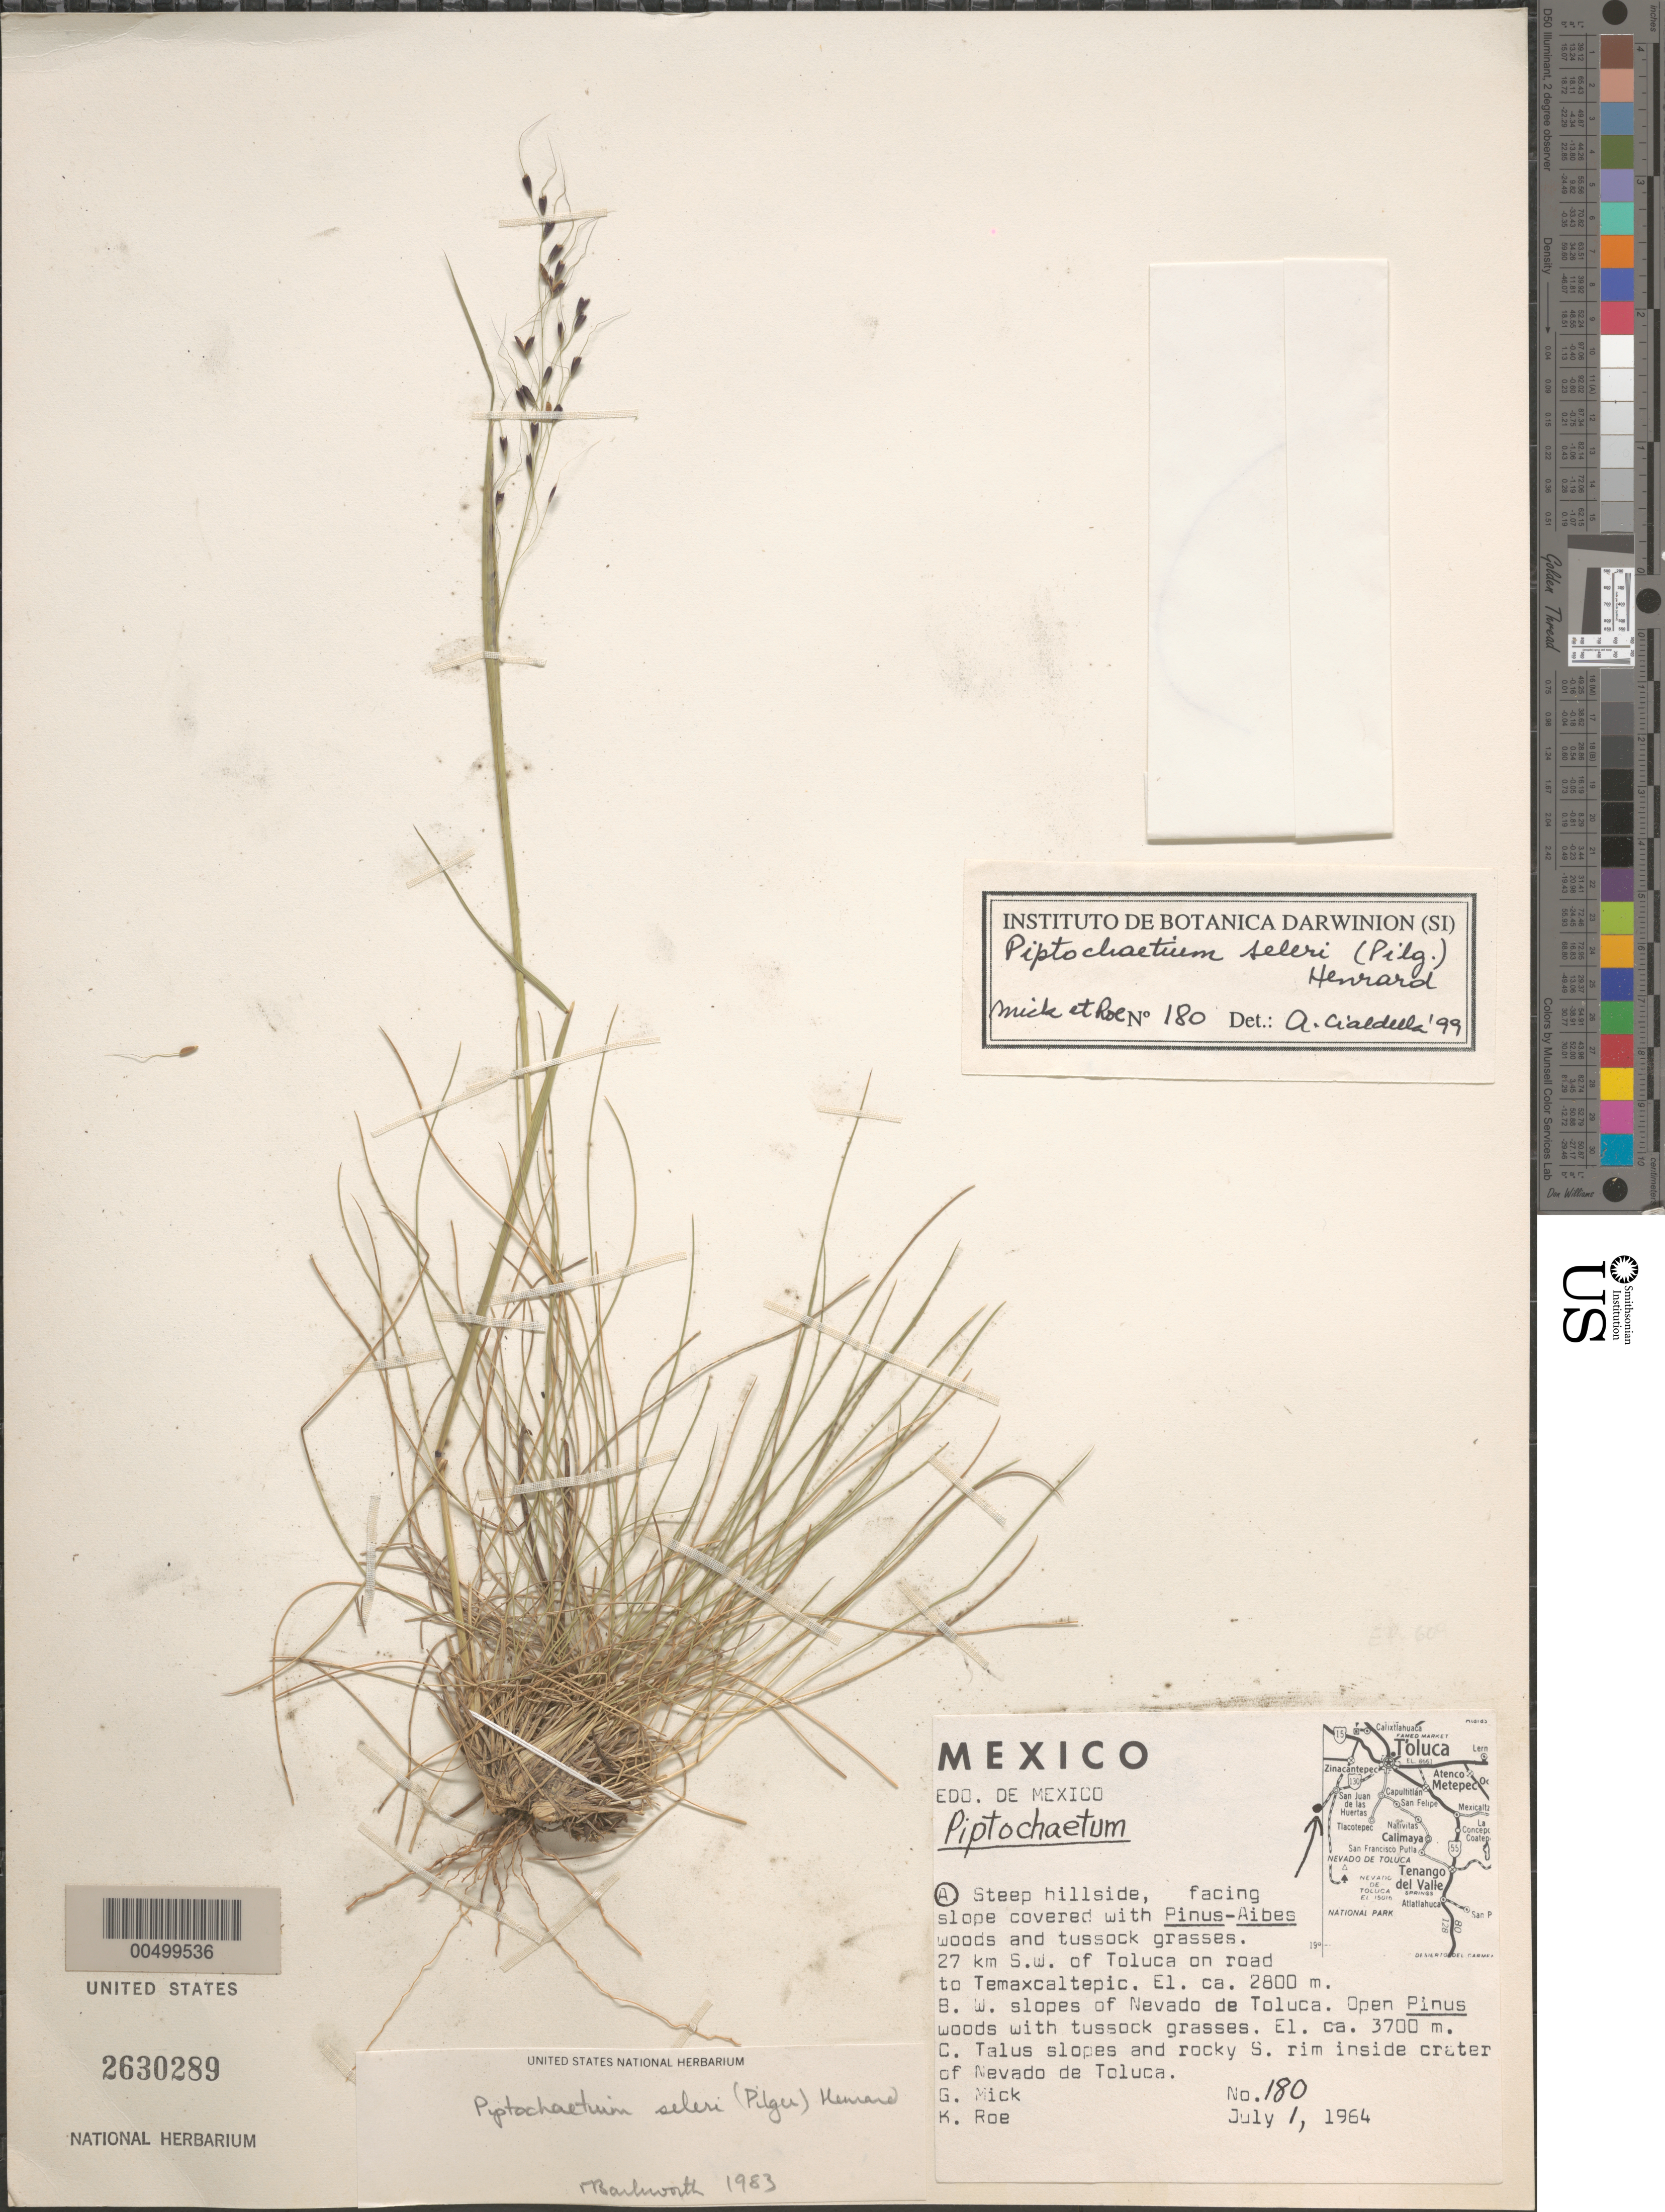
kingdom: Plantae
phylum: Tracheophyta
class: Liliopsida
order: Poales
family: Poaceae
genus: Piptochaetium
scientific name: Piptochaetium seleri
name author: (Pilg.) Henr.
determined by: Barkworth, M. E.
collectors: G. Mick & K. E. Roe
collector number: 180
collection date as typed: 1 Jul 1964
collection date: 1964-07-01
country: Mexico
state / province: México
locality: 27 km SW of Toluca on road to Temaxcaltepic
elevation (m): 2800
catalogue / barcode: US 2630289